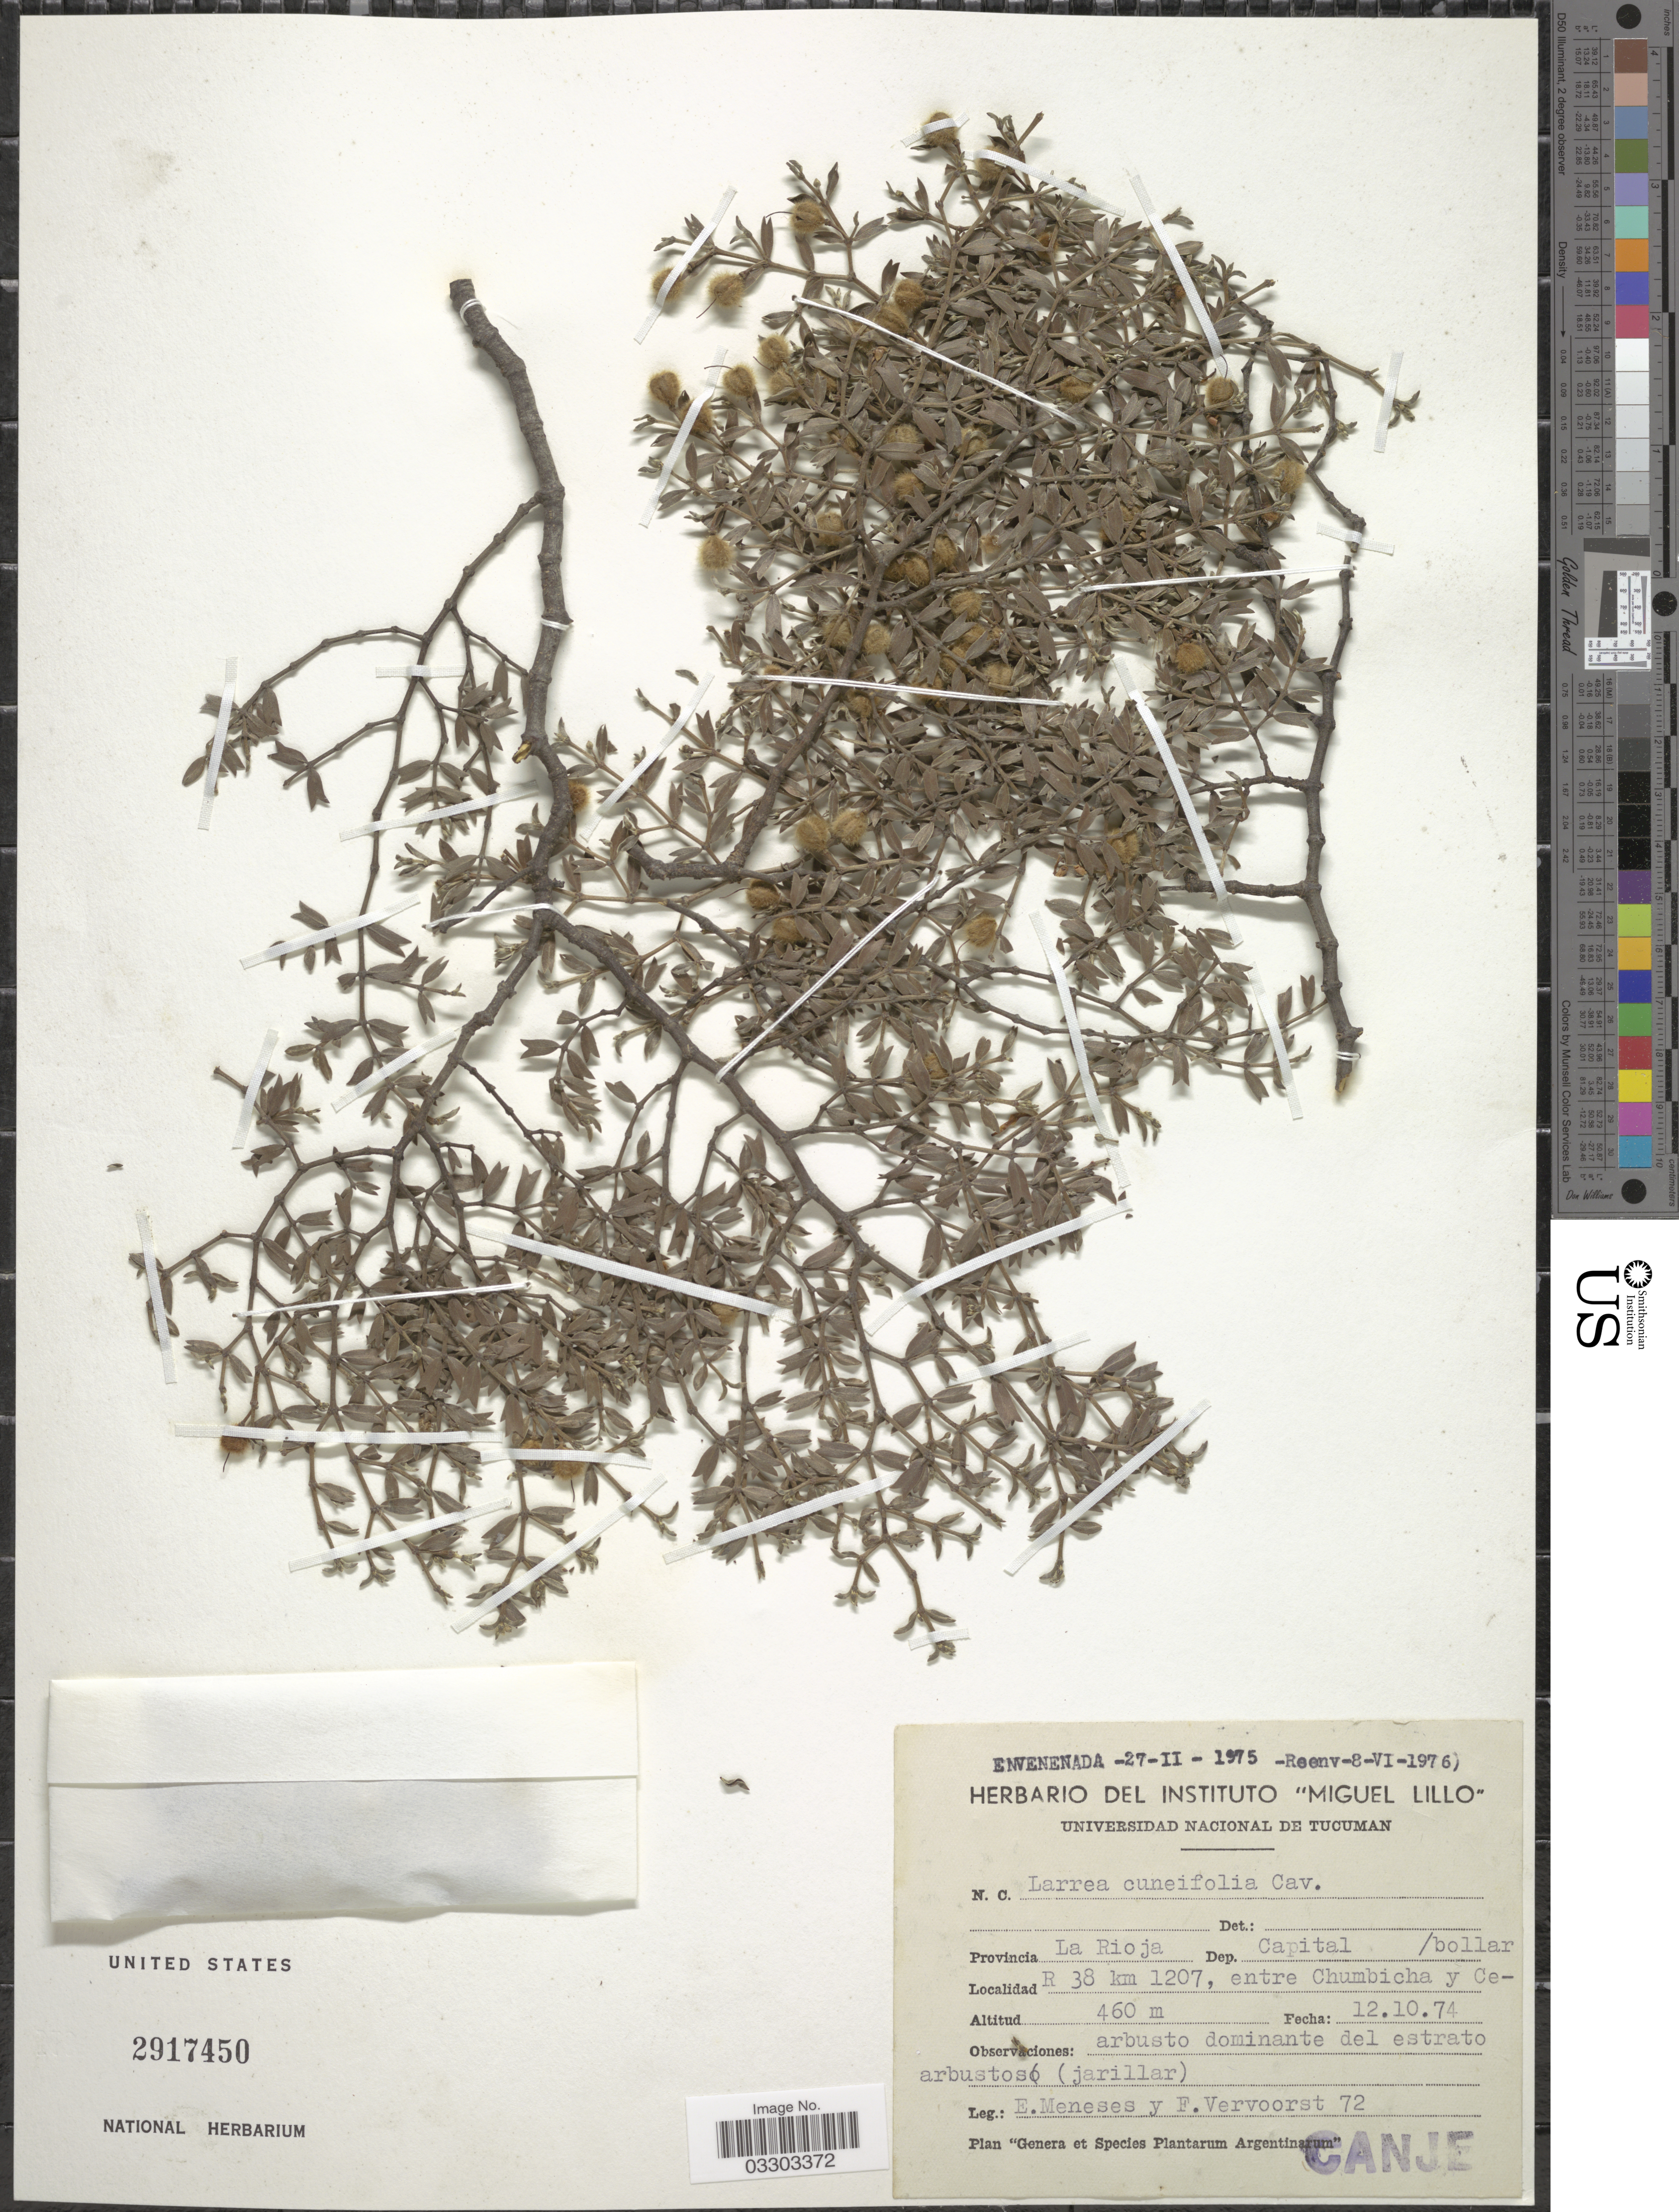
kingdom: Plantae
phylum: Tracheophyta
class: Magnoliopsida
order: Zygophyllales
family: Zygophyllaceae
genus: Larrea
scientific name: Larrea cuneifolia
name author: Cav.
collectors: E. Meneses & F. Vervoorst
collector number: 72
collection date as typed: Transcribed d/m/y: 12/10/74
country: Argentina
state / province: La Rioja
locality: Dep. Capital. R 38 km 1207, entre Chumbicha y Cebollar.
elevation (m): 460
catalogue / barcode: US 2917450